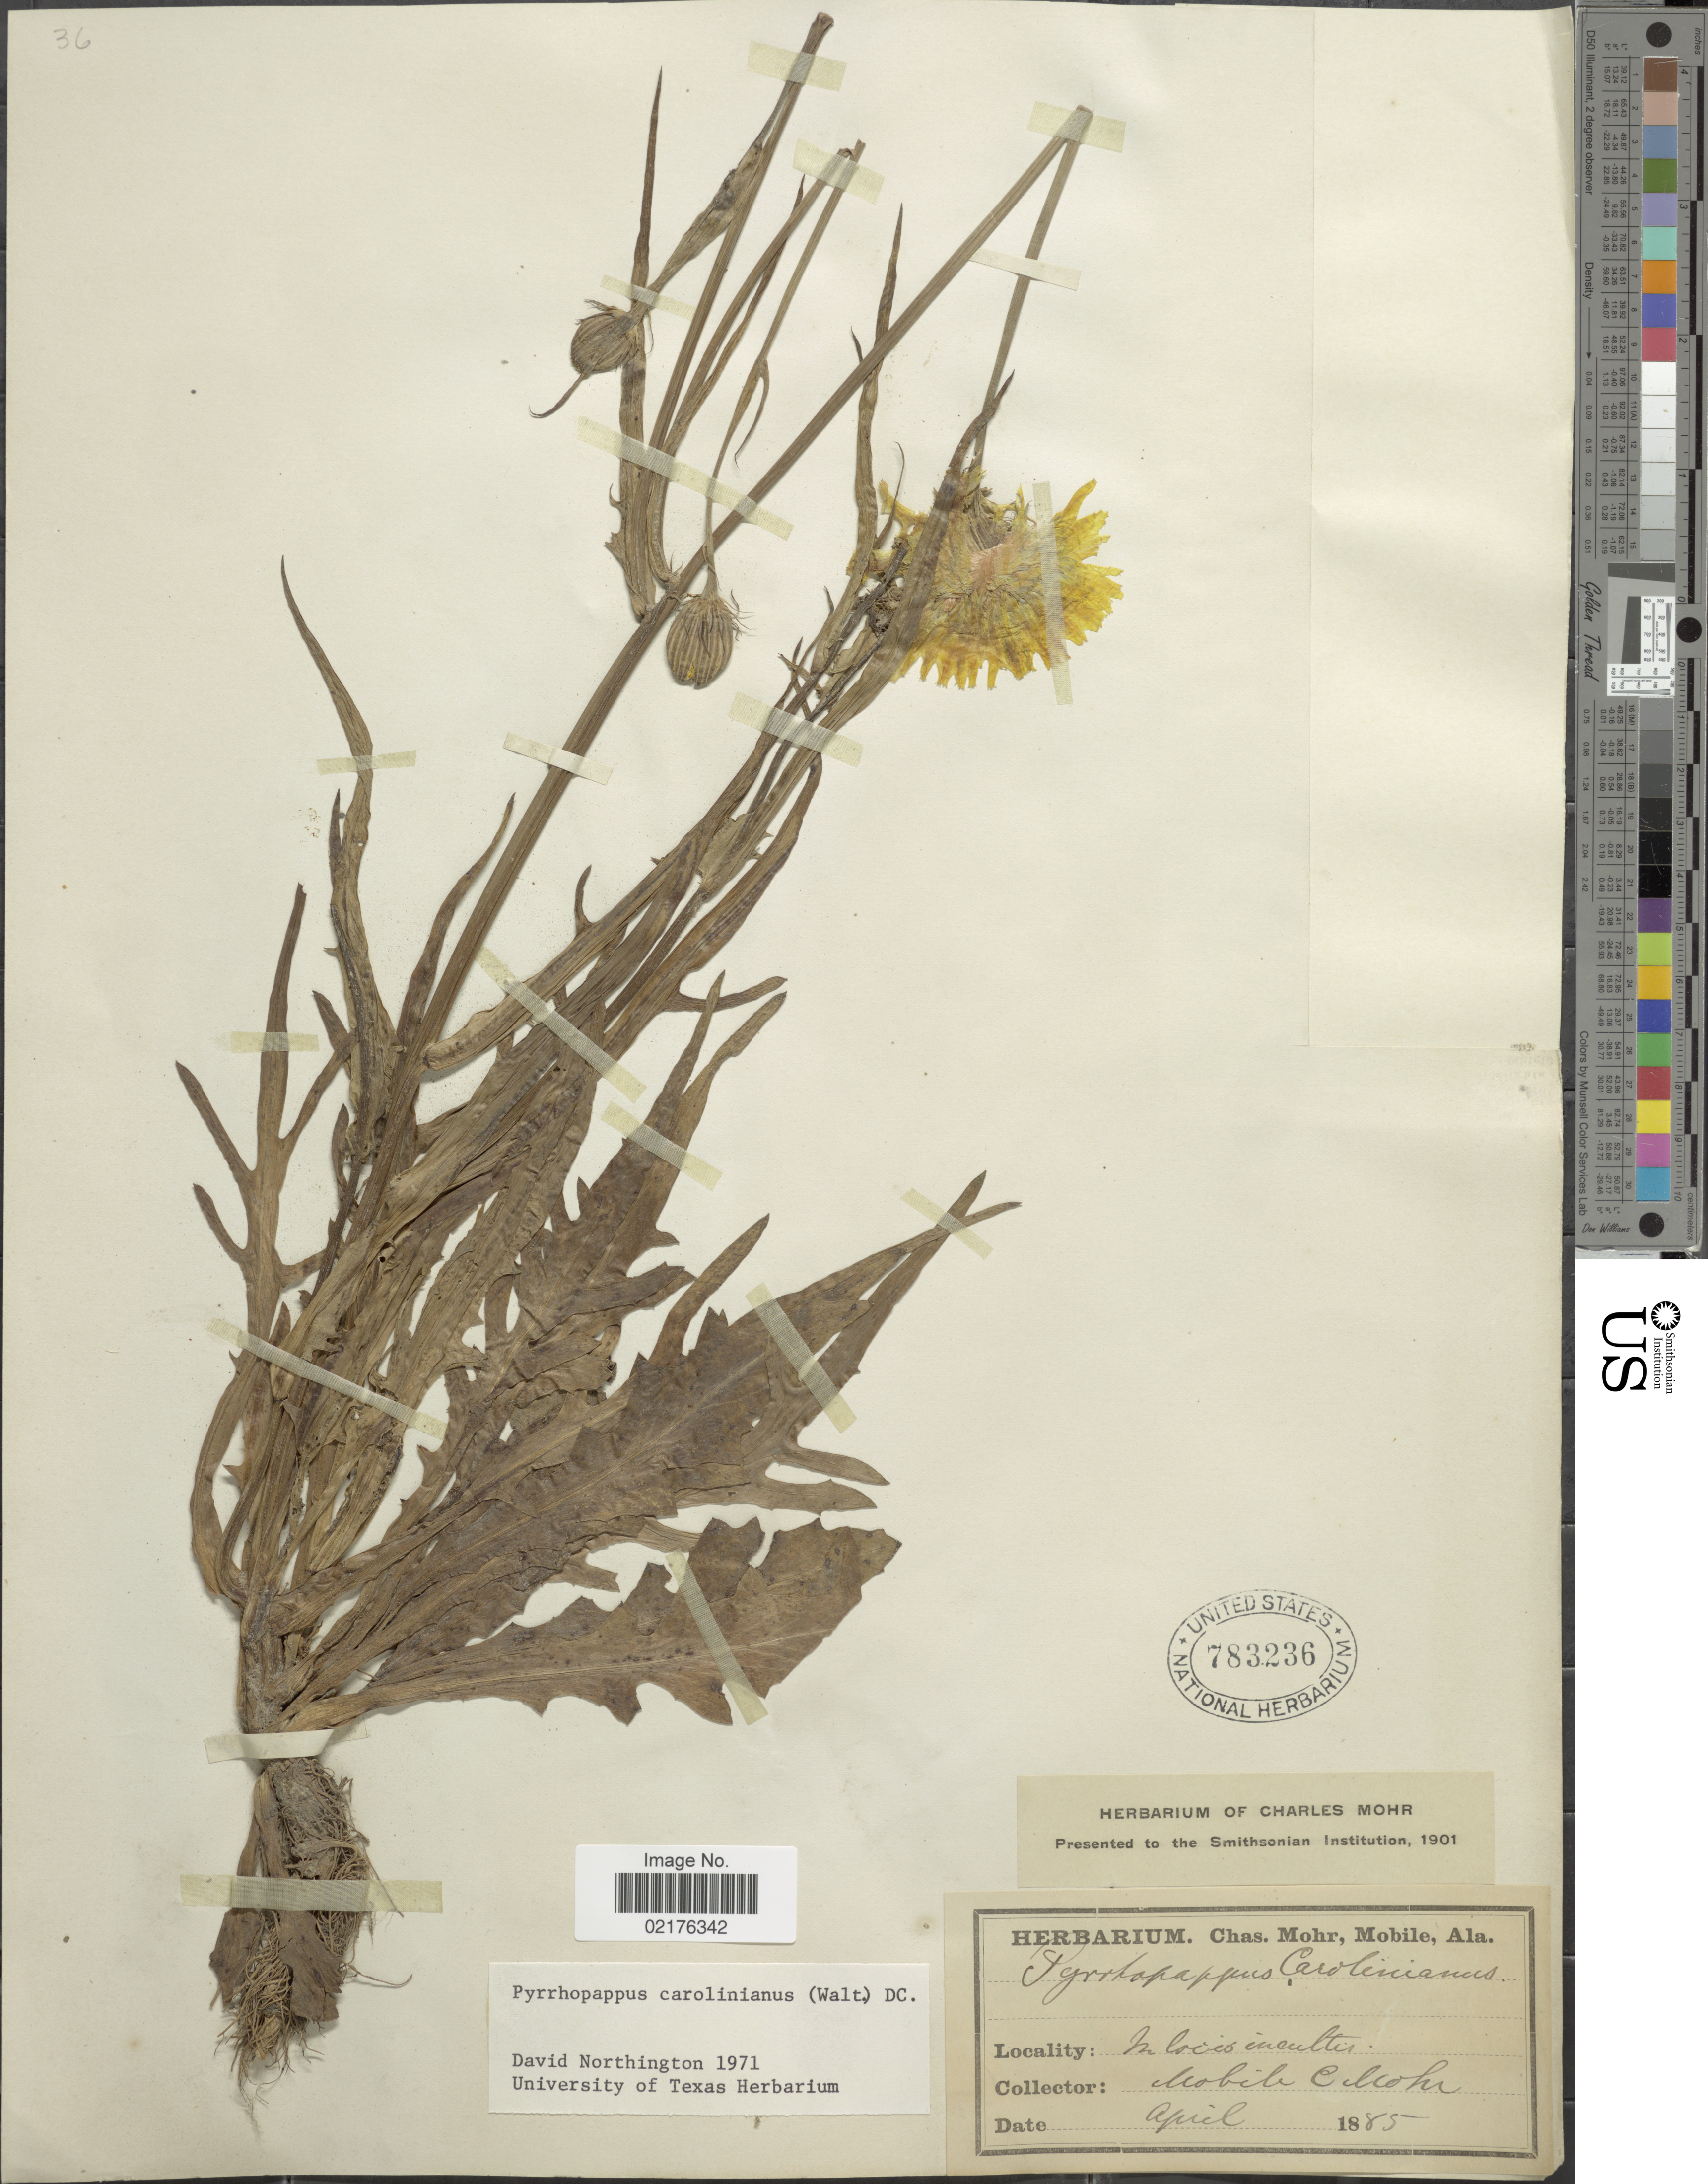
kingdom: Plantae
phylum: Tracheophyta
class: Magnoliopsida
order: Asterales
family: Asteraceae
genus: Pyrrhopappus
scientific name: Pyrrhopappus carolinianus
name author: (Walter) DC.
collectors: C. T. Mohr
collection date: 1885-04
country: United States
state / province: Alabama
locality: In locis incultis, Mobile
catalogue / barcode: US 783236